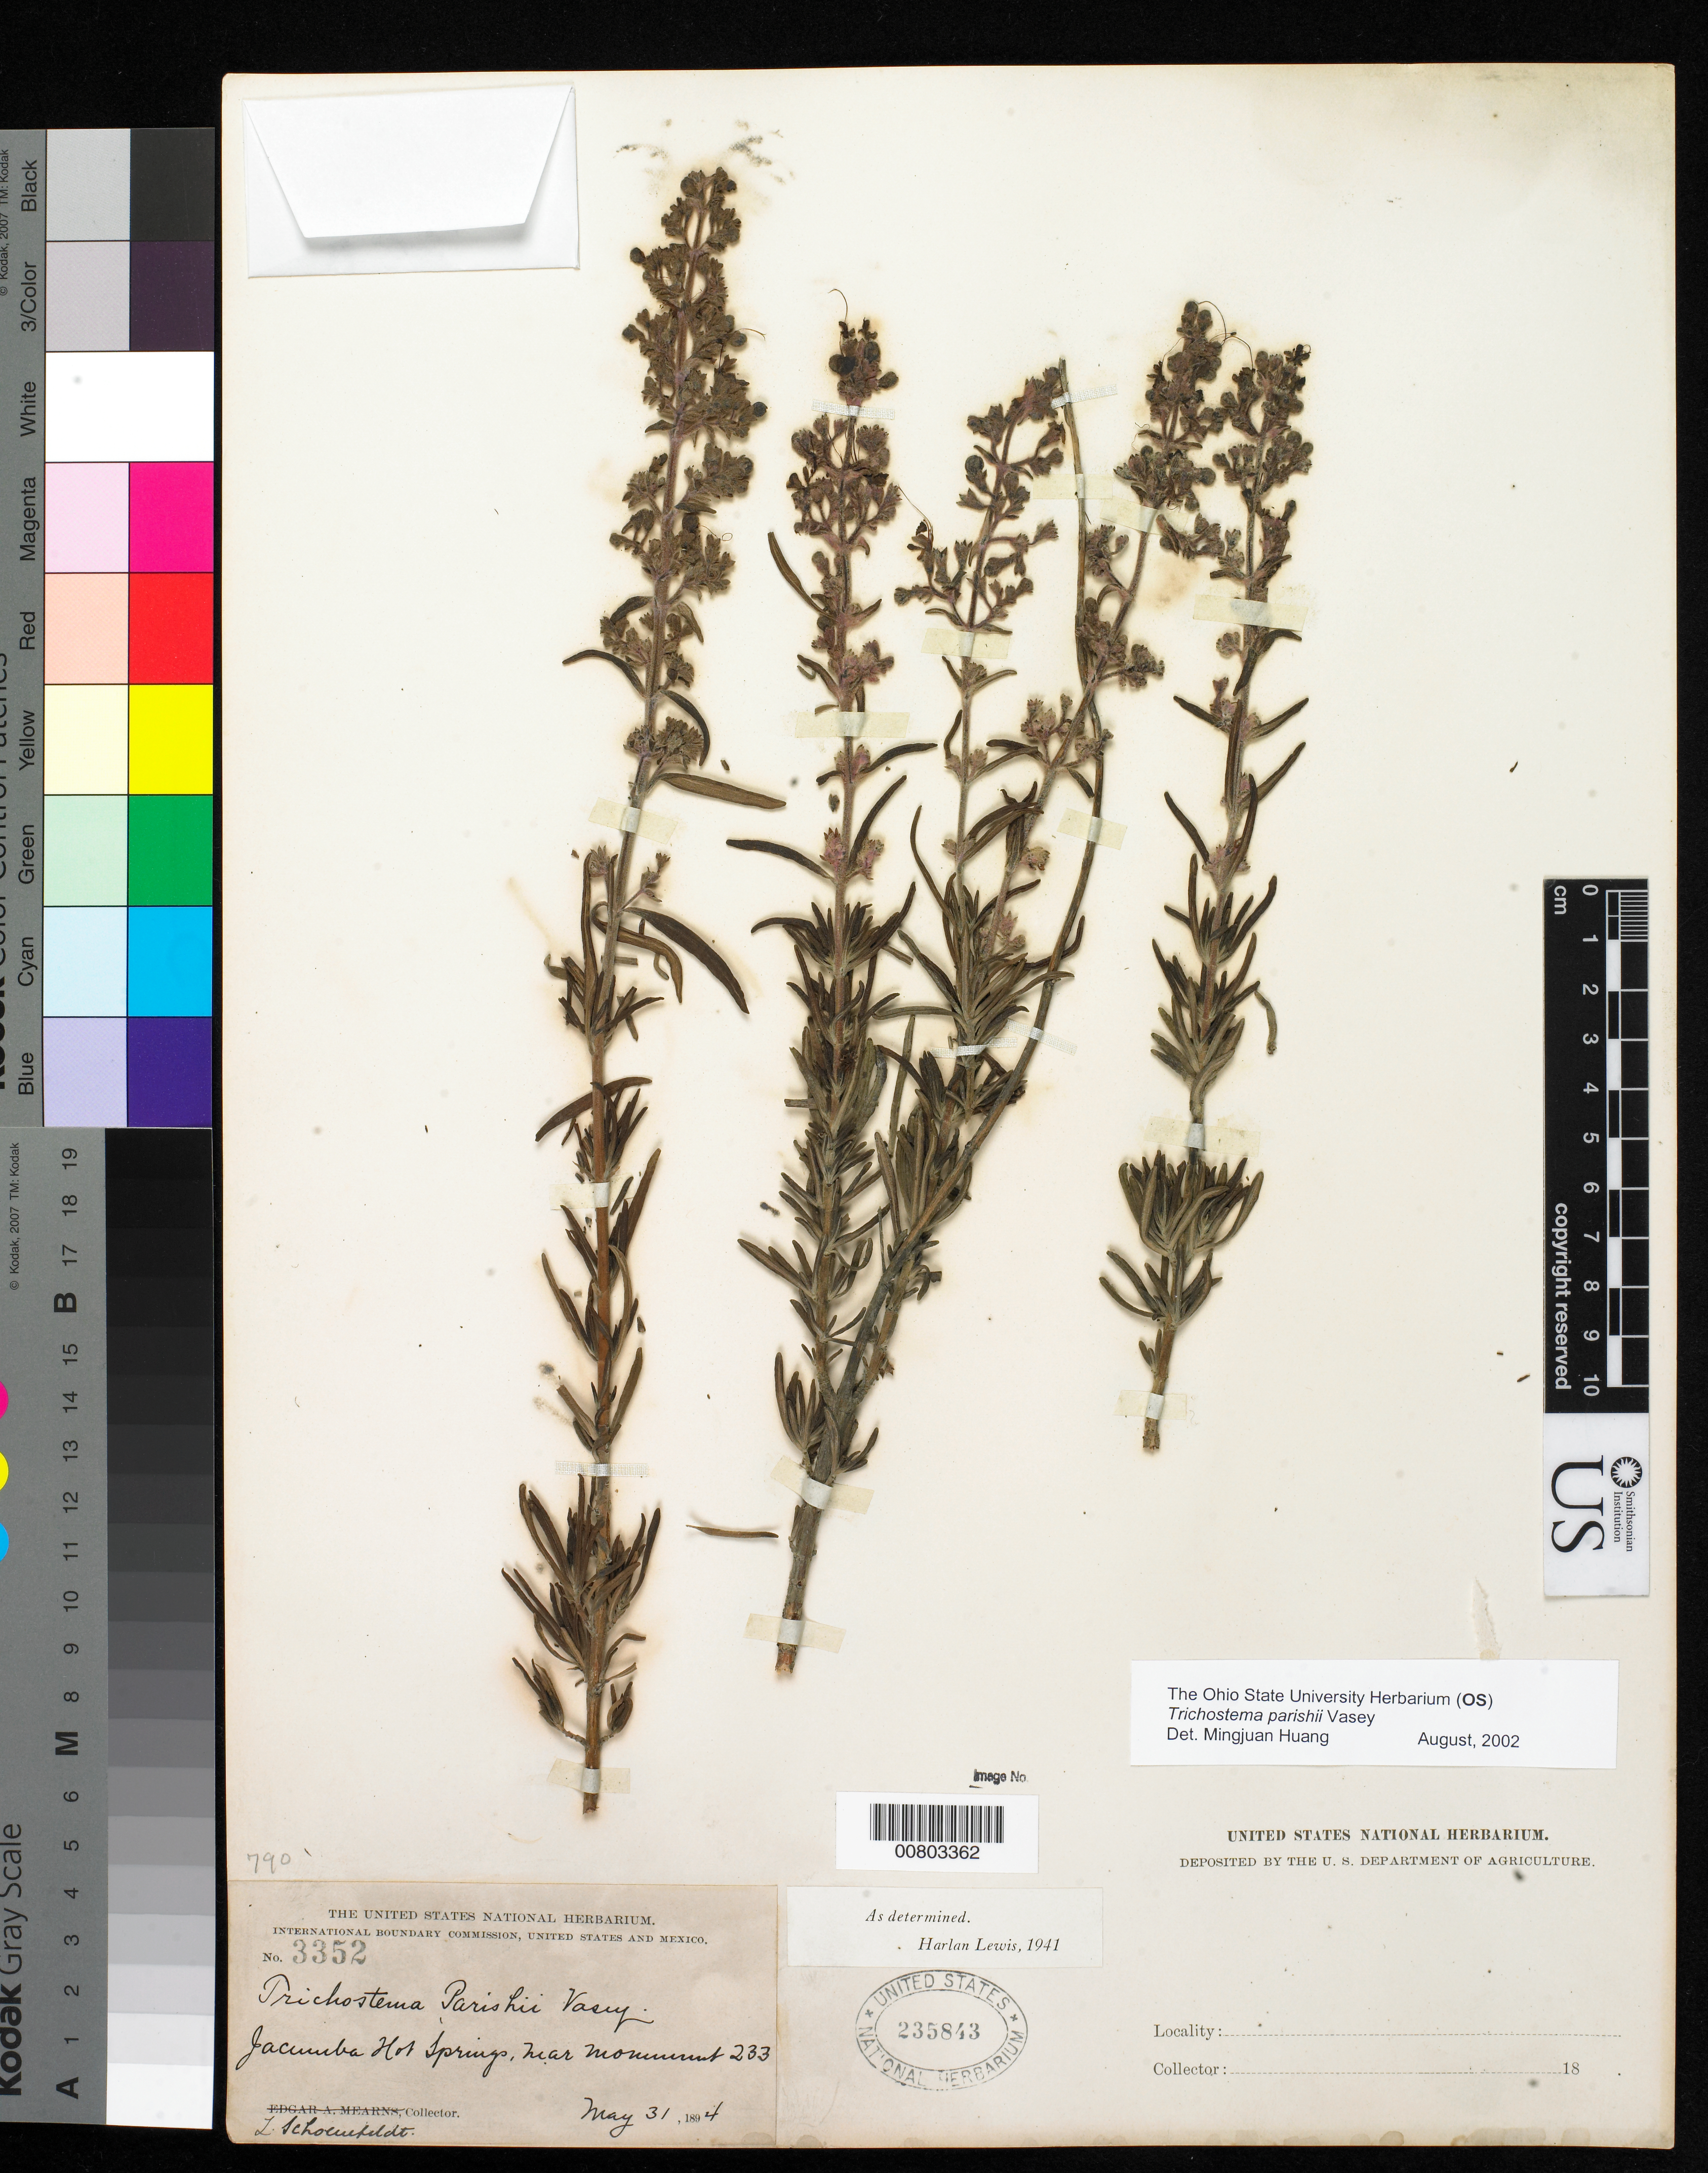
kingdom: Plantae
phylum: Tracheophyta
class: Magnoliopsida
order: Lamiales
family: Lamiaceae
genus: Trichostema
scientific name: Trichostema parishii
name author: Vasey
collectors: L. Schoenfeldt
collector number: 3352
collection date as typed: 31 May 1894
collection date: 1894-05-31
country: United States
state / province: California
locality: Jacumba Hot Springs, near Monument 233.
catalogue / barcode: US 235843